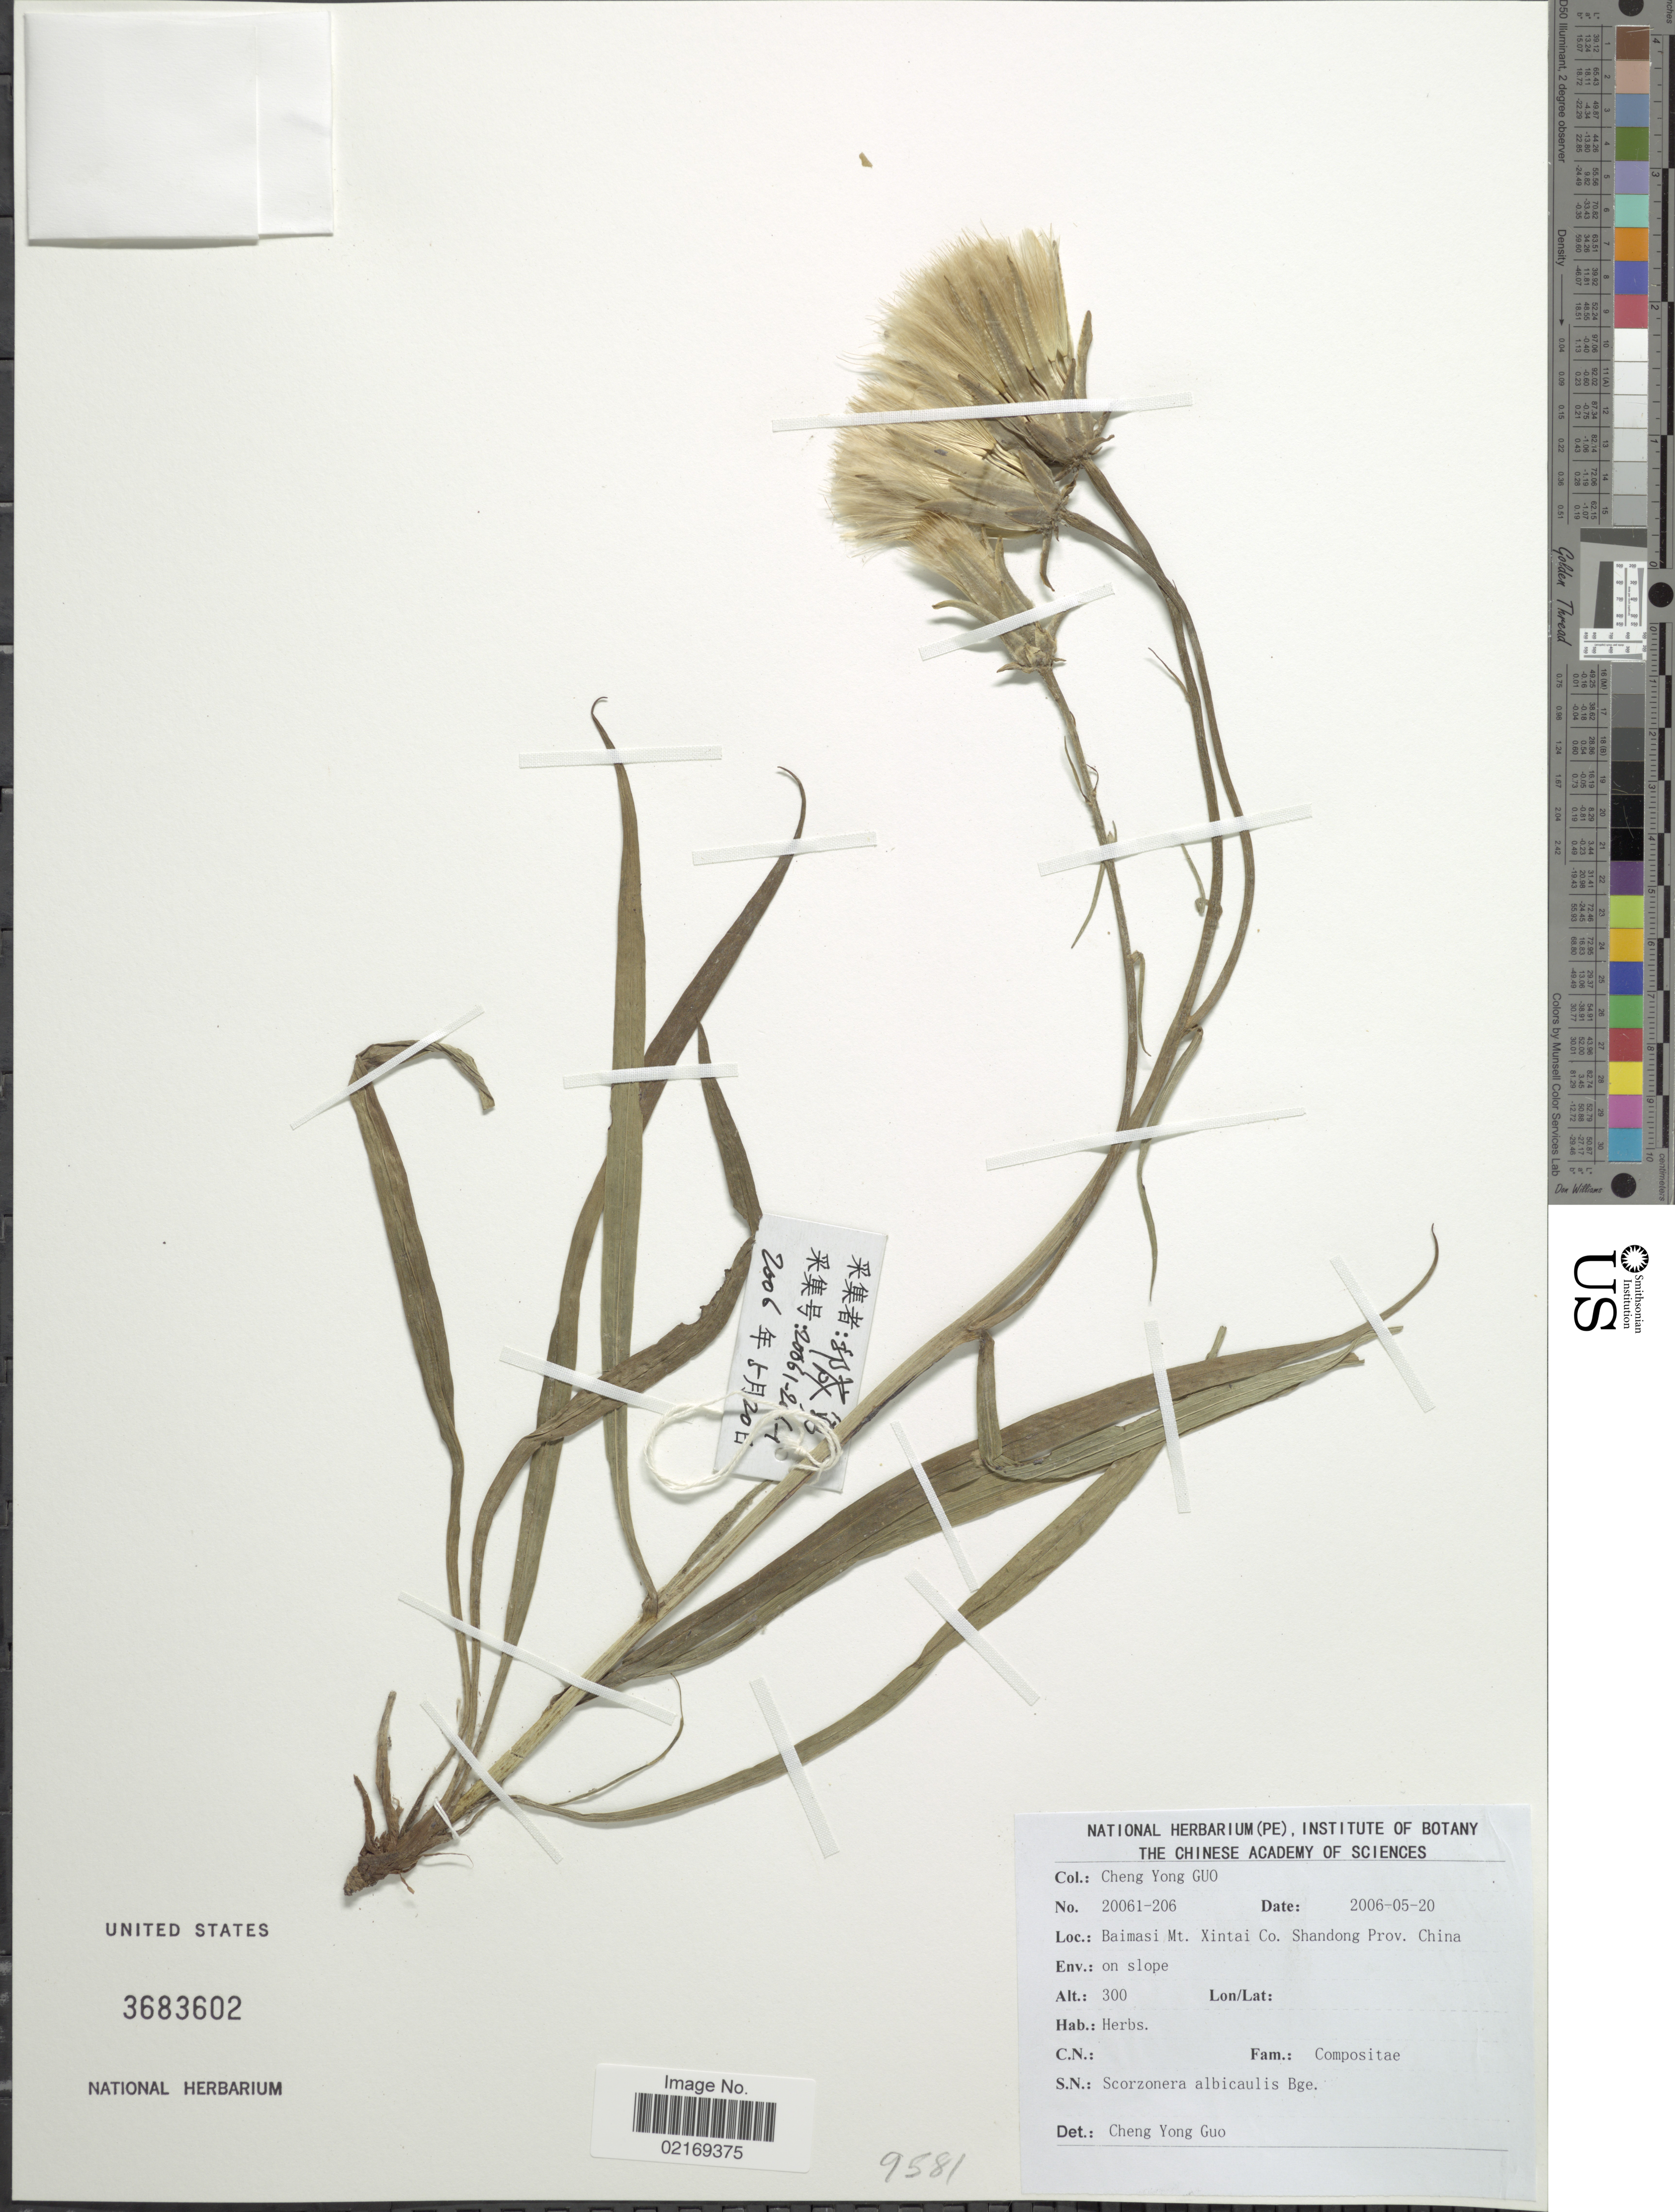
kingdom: Plantae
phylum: Tracheophyta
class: Magnoliopsida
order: Asterales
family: Asteraceae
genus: Scorzonera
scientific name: Scorzonera albicaulis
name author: Bunge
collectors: Guo Chengyong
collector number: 20061-206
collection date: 2006-05-20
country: China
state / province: Shandong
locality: Baimasi Mt. Xintai Co., on slope.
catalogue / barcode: US 3683602